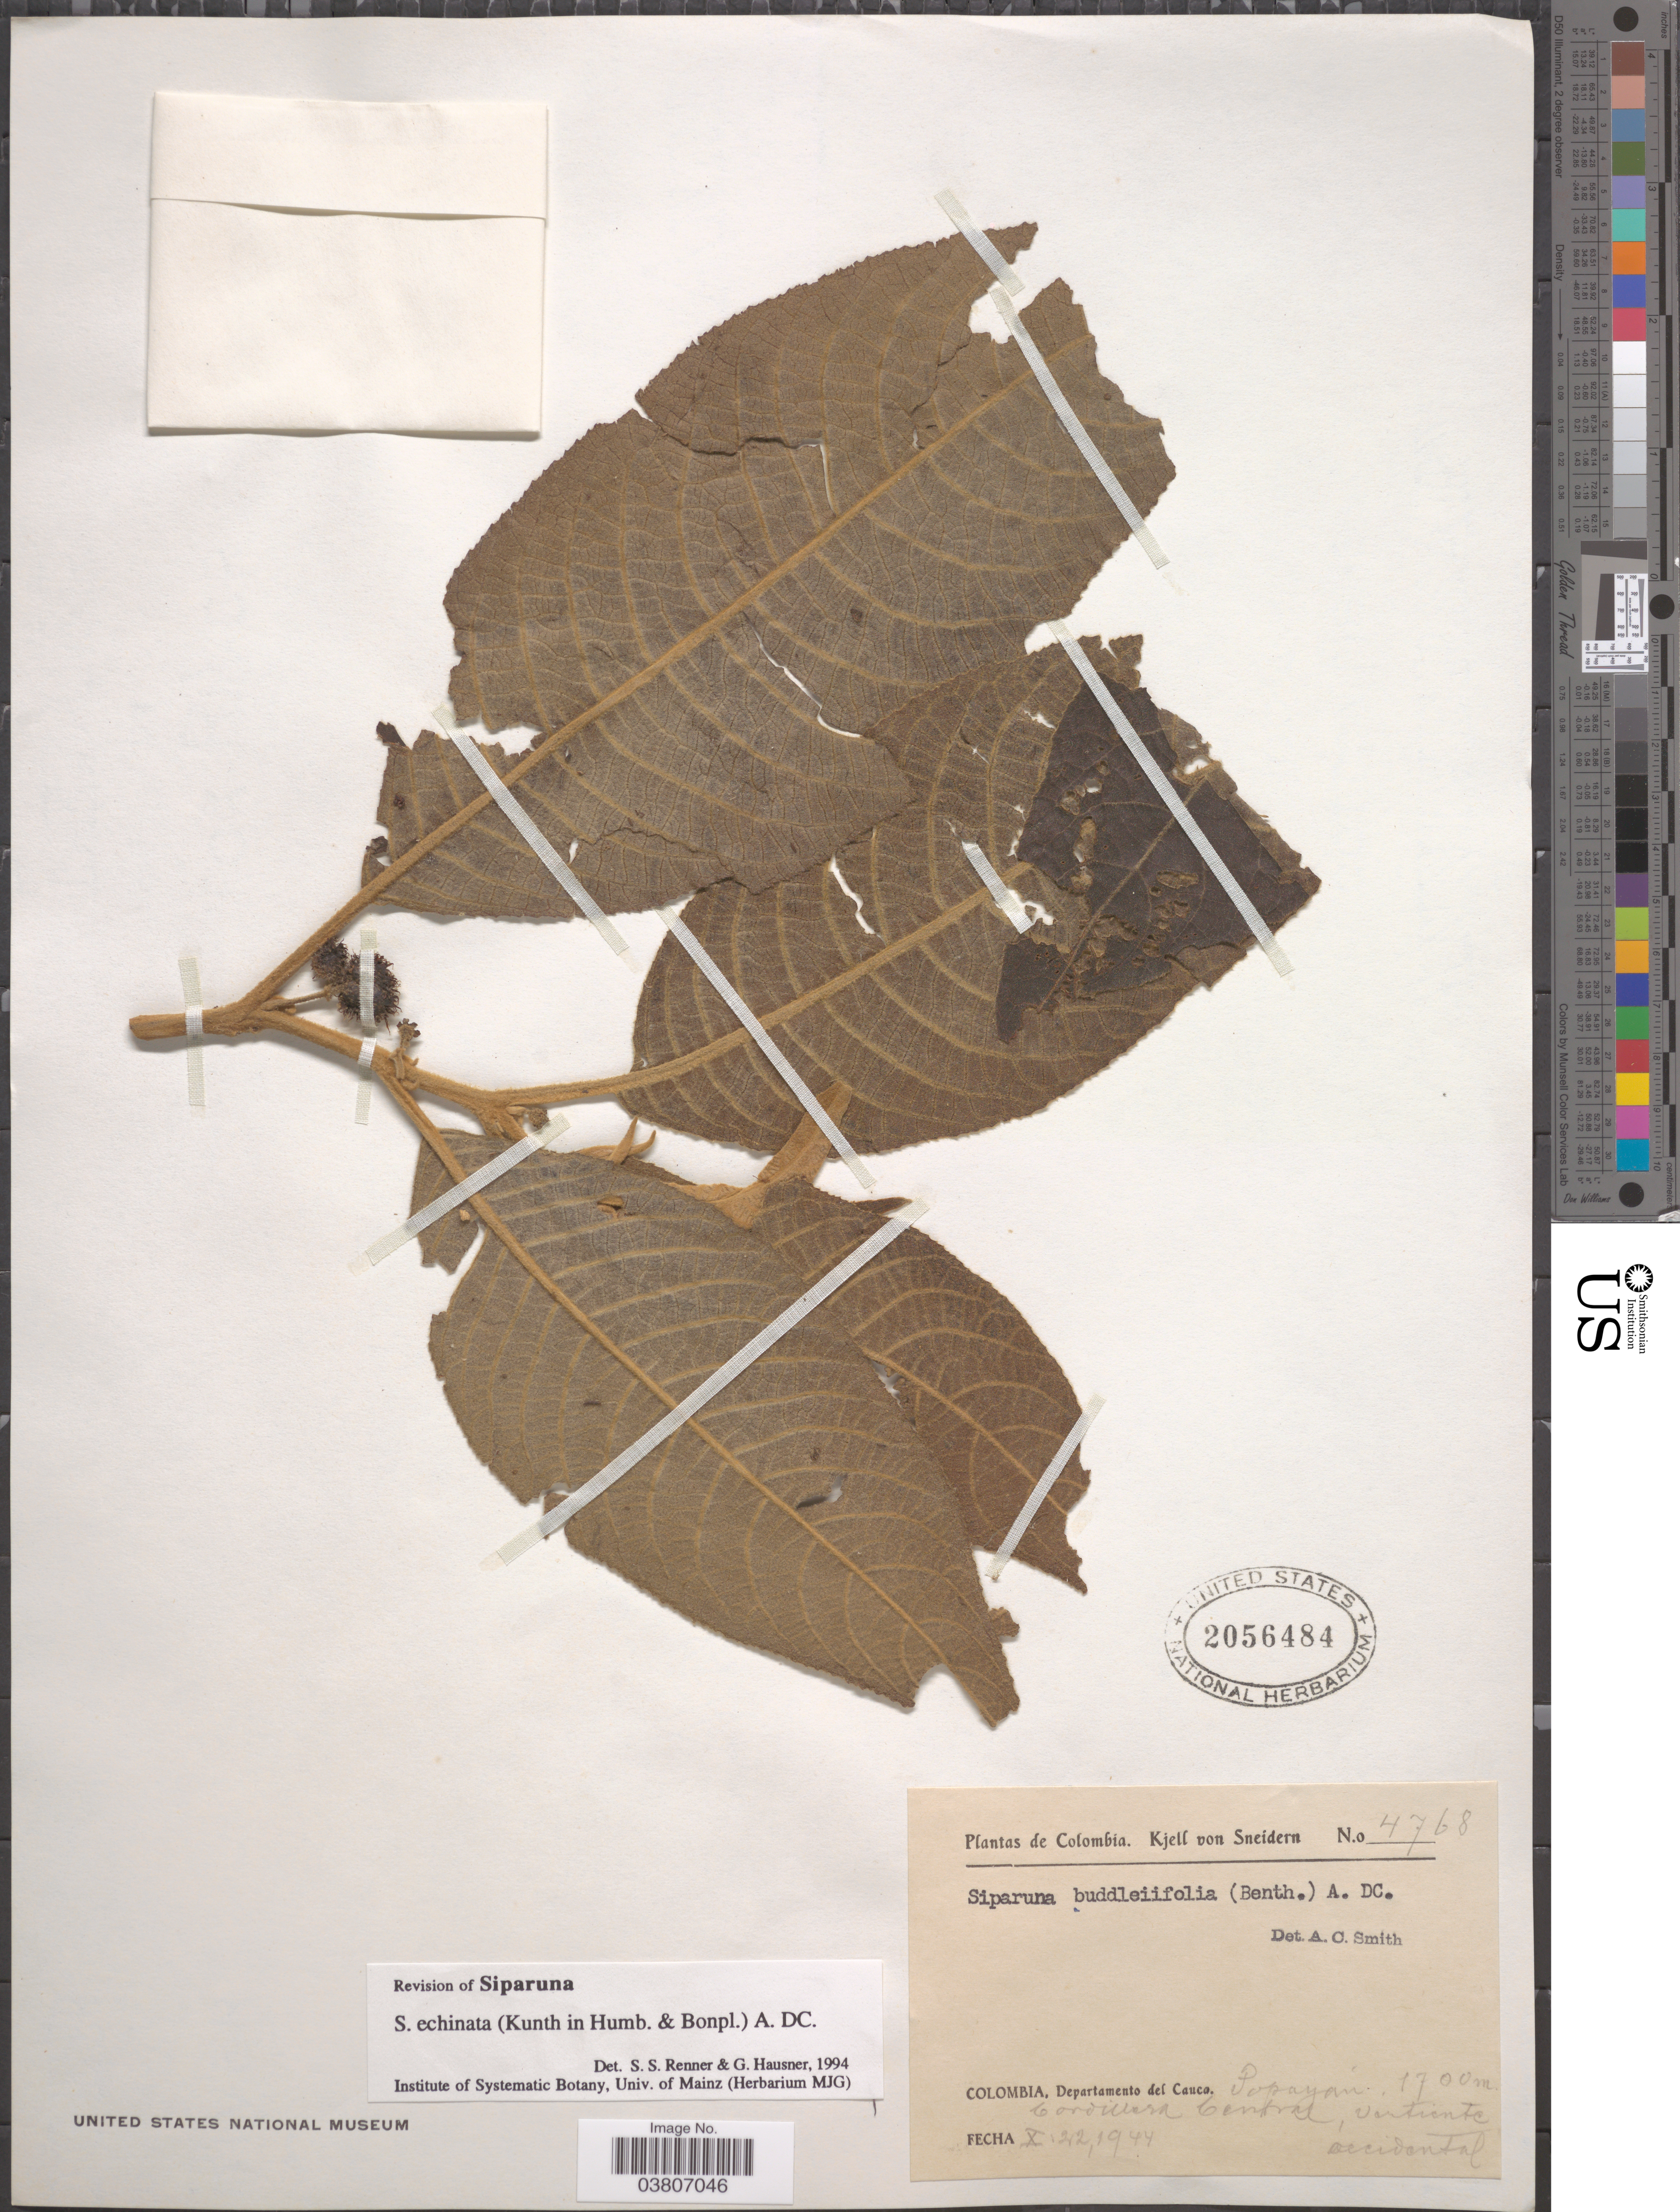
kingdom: Plantae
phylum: Tracheophyta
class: Magnoliopsida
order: Laurales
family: Siparunaceae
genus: Siparuna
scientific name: Siparuna echinata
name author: (Kunth) A. DC.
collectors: K. von Sneidern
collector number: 4768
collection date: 1944-10-22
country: Colombia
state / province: Cauca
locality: Departamento del Cauca. Popayán. Cordillera Central, vertiente occidental.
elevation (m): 1700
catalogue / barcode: US 2056484